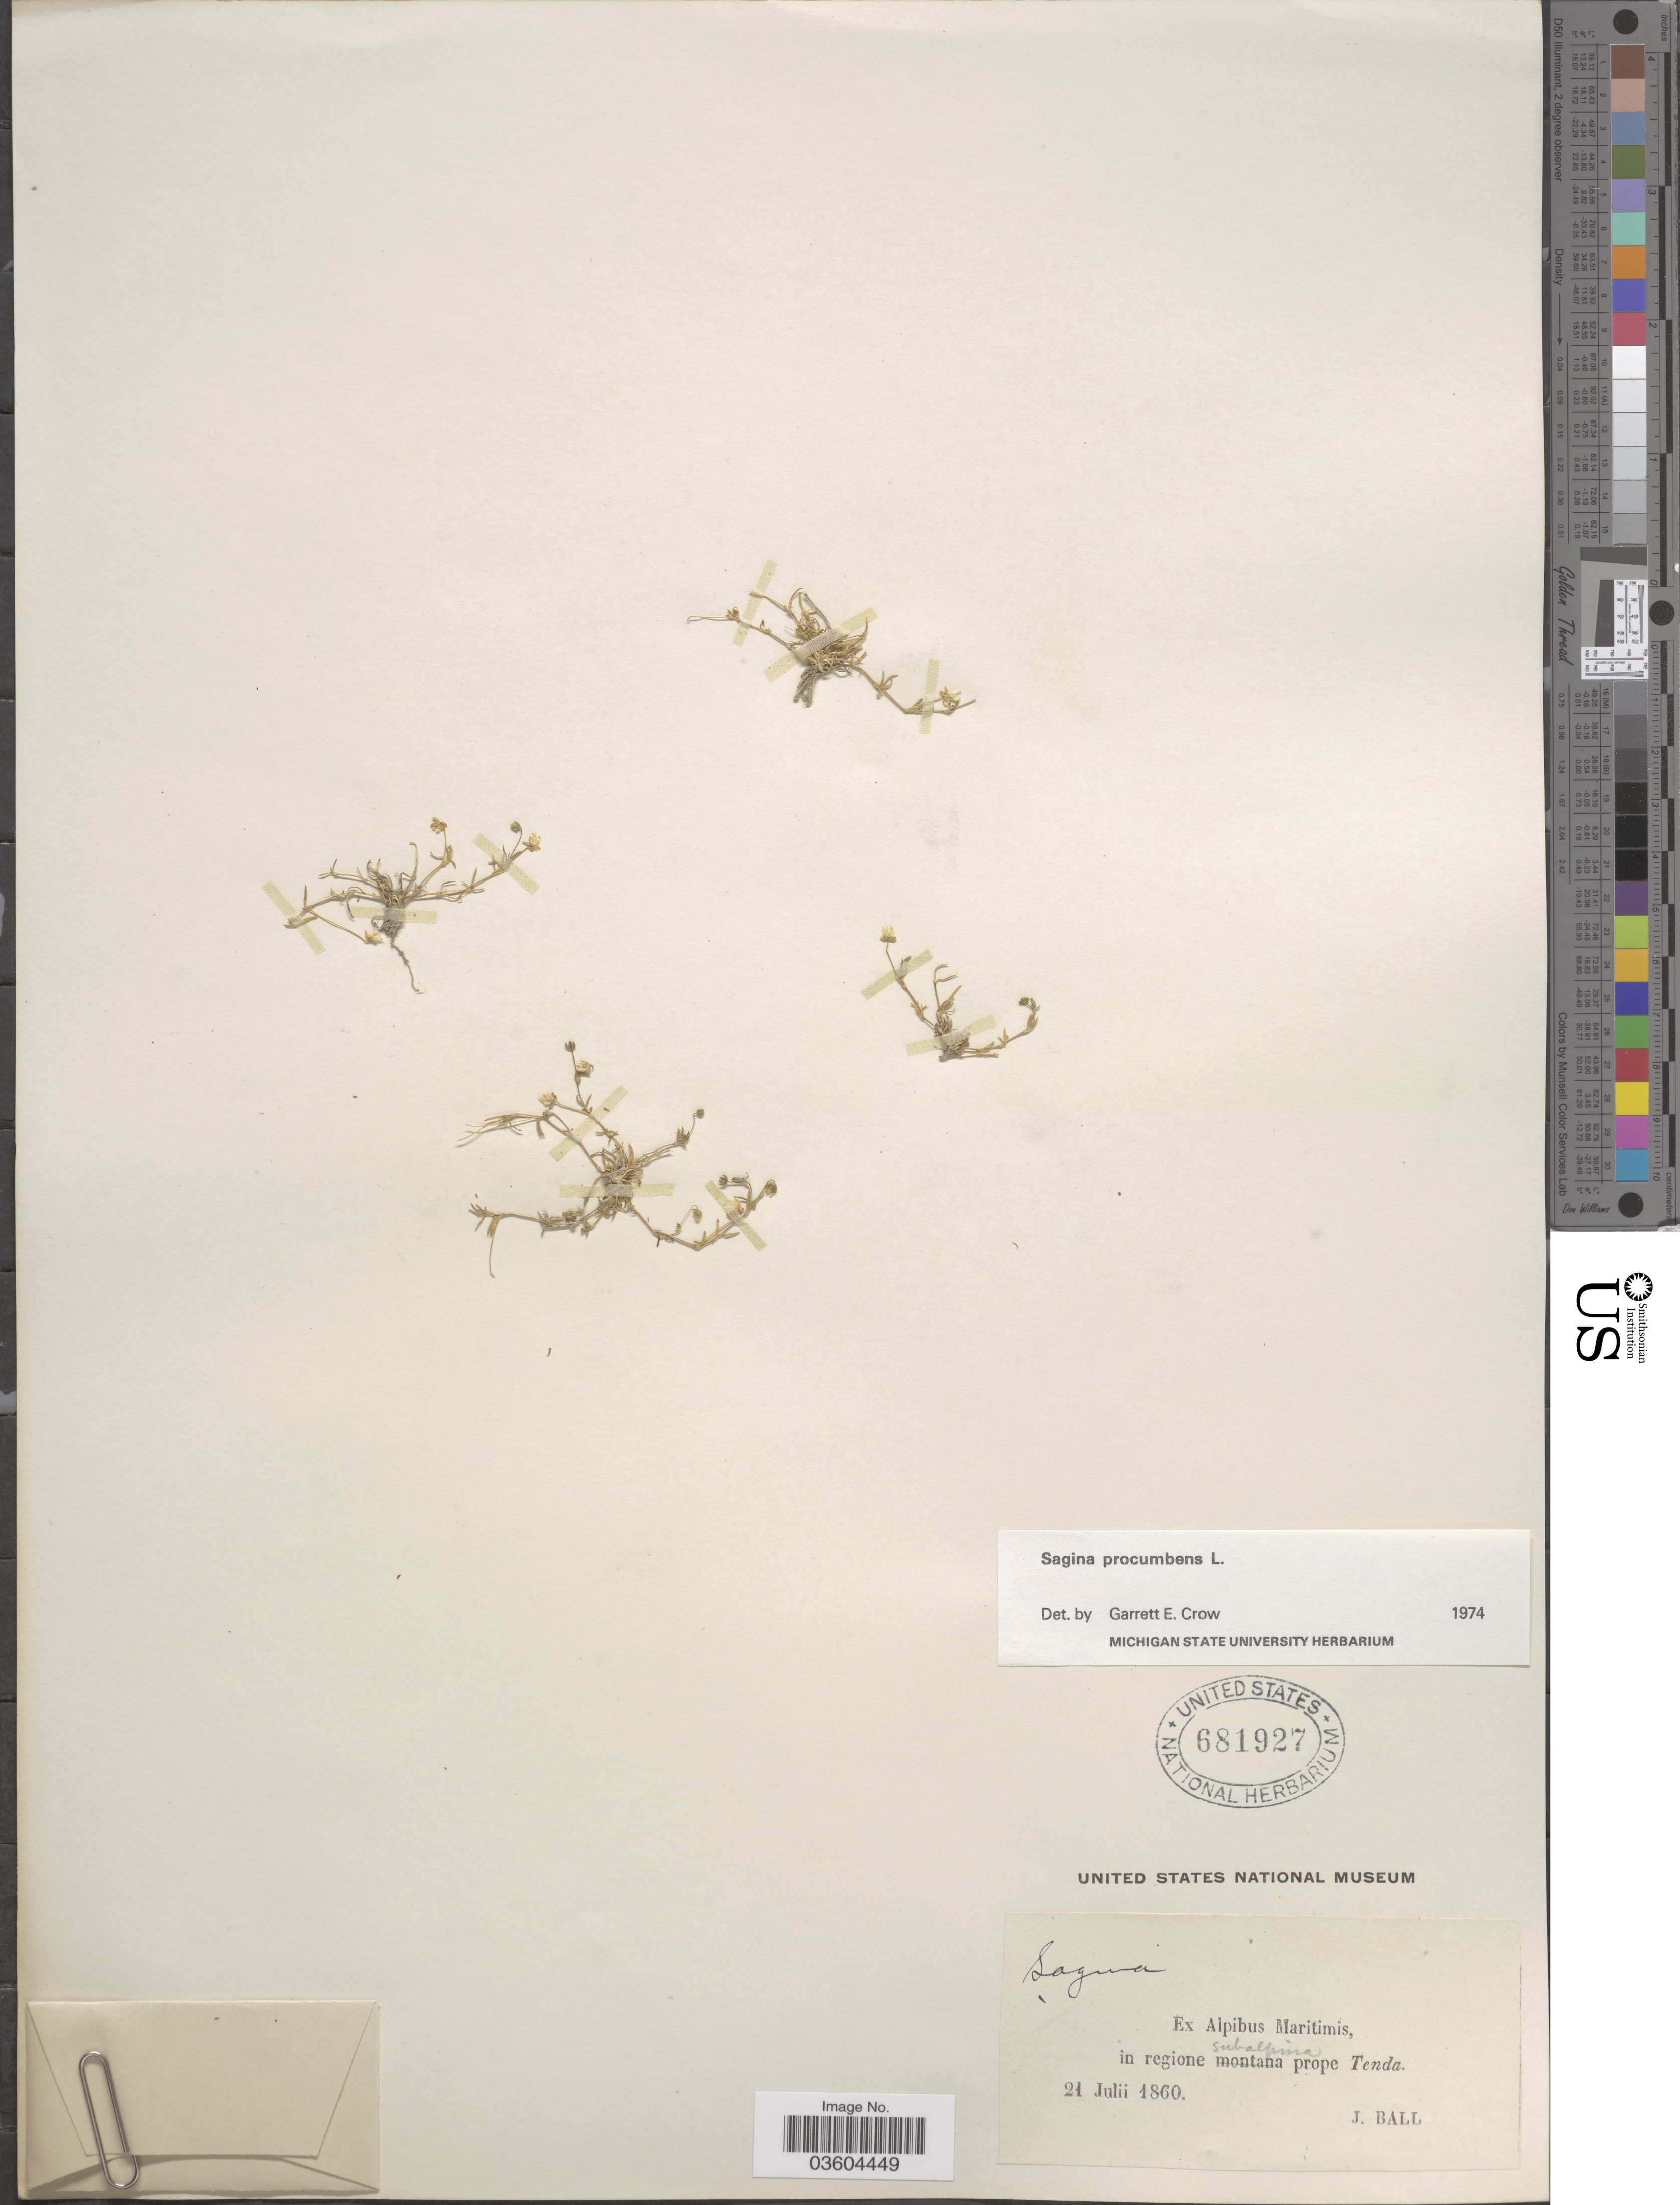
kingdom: Plantae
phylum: Tracheophyta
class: Magnoliopsida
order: Caryophyllales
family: Caryophyllaceae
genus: Sagina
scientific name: Sagina procumbens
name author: L.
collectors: J. Ball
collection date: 1860-07-21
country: France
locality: Ex Alpibus Maritimis, in regione subalpina prope Tenda.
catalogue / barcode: US 681927